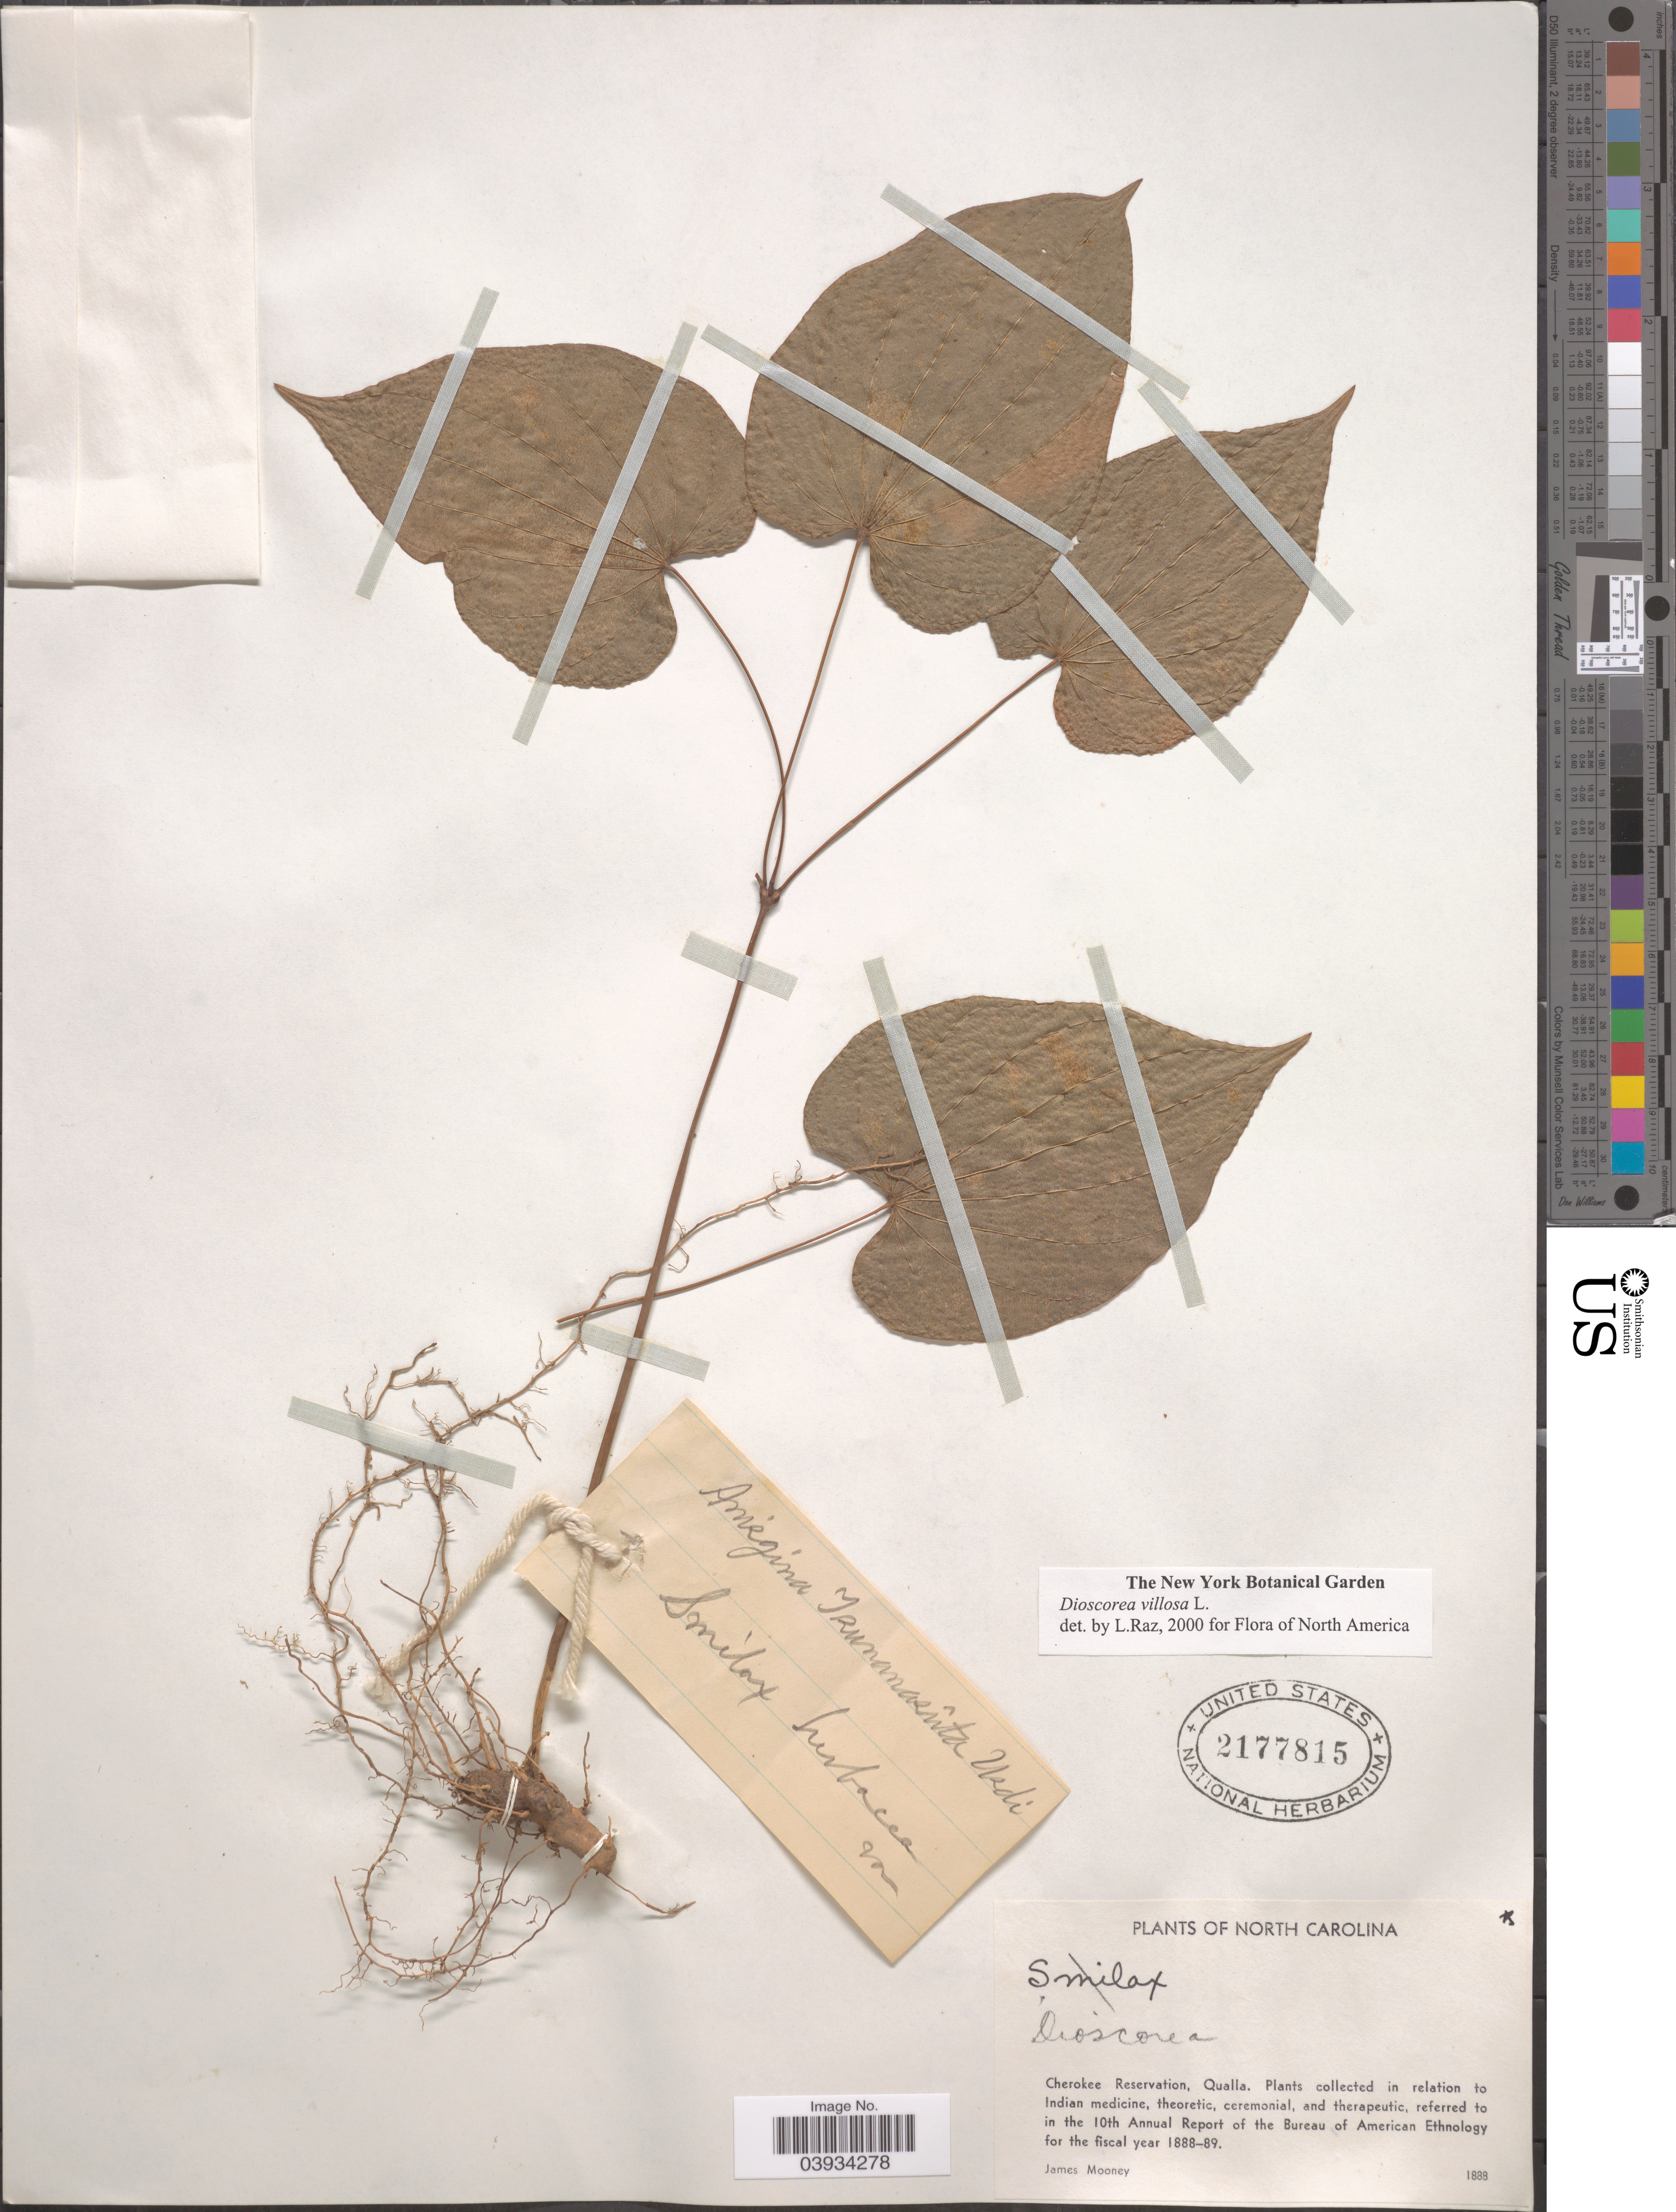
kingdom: Plantae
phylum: Tracheophyta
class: Liliopsida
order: Dioscoreales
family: Dioscoreaceae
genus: Dioscorea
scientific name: Dioscorea villosa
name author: L.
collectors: J. Mooney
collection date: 1888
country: United States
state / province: North Carolina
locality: Cherokee Reservation, Qualla.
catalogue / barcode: US 2177815